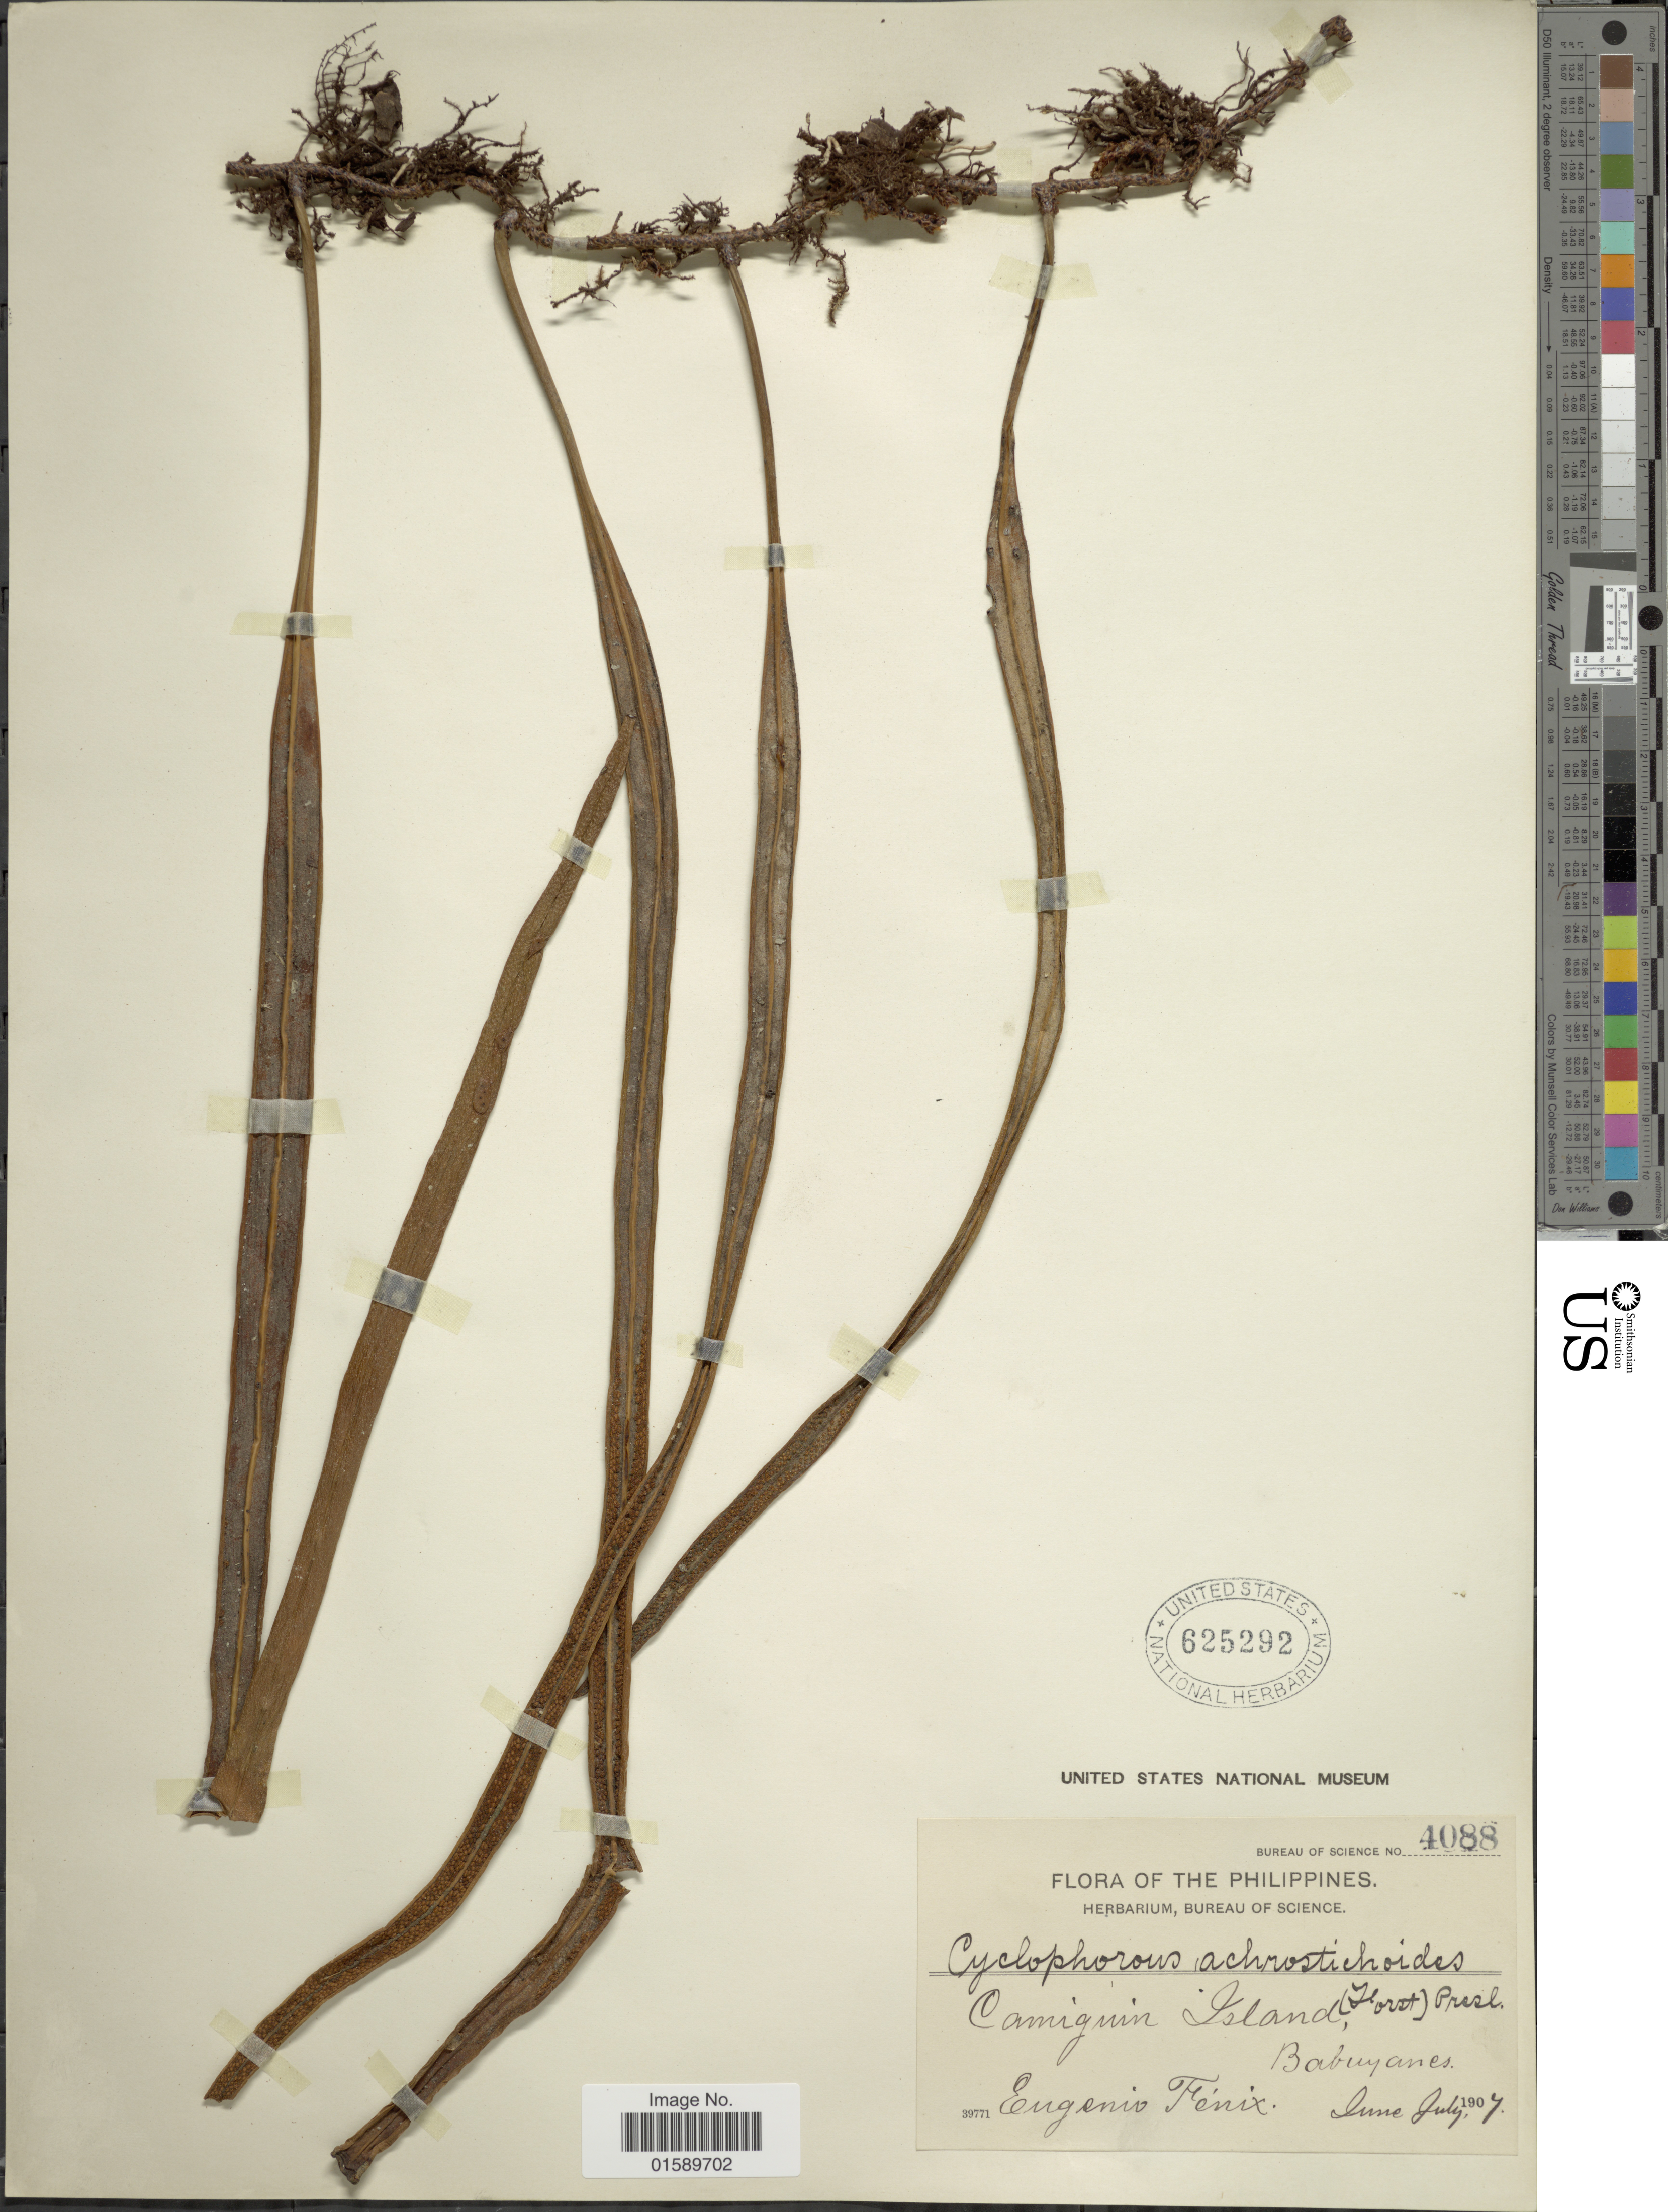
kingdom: Plantae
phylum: Tracheophyta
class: Polypodiopsida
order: Polypodiales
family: Polypodiaceae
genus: Pyrrosia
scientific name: Pyrrosia longifolia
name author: (Burm. f.) C.V. Morton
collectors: E. Fenix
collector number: Bureau of science 4088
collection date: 1907-06/1907-07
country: Philippines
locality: Camigun Island, Babuyanes.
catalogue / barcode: US 625292